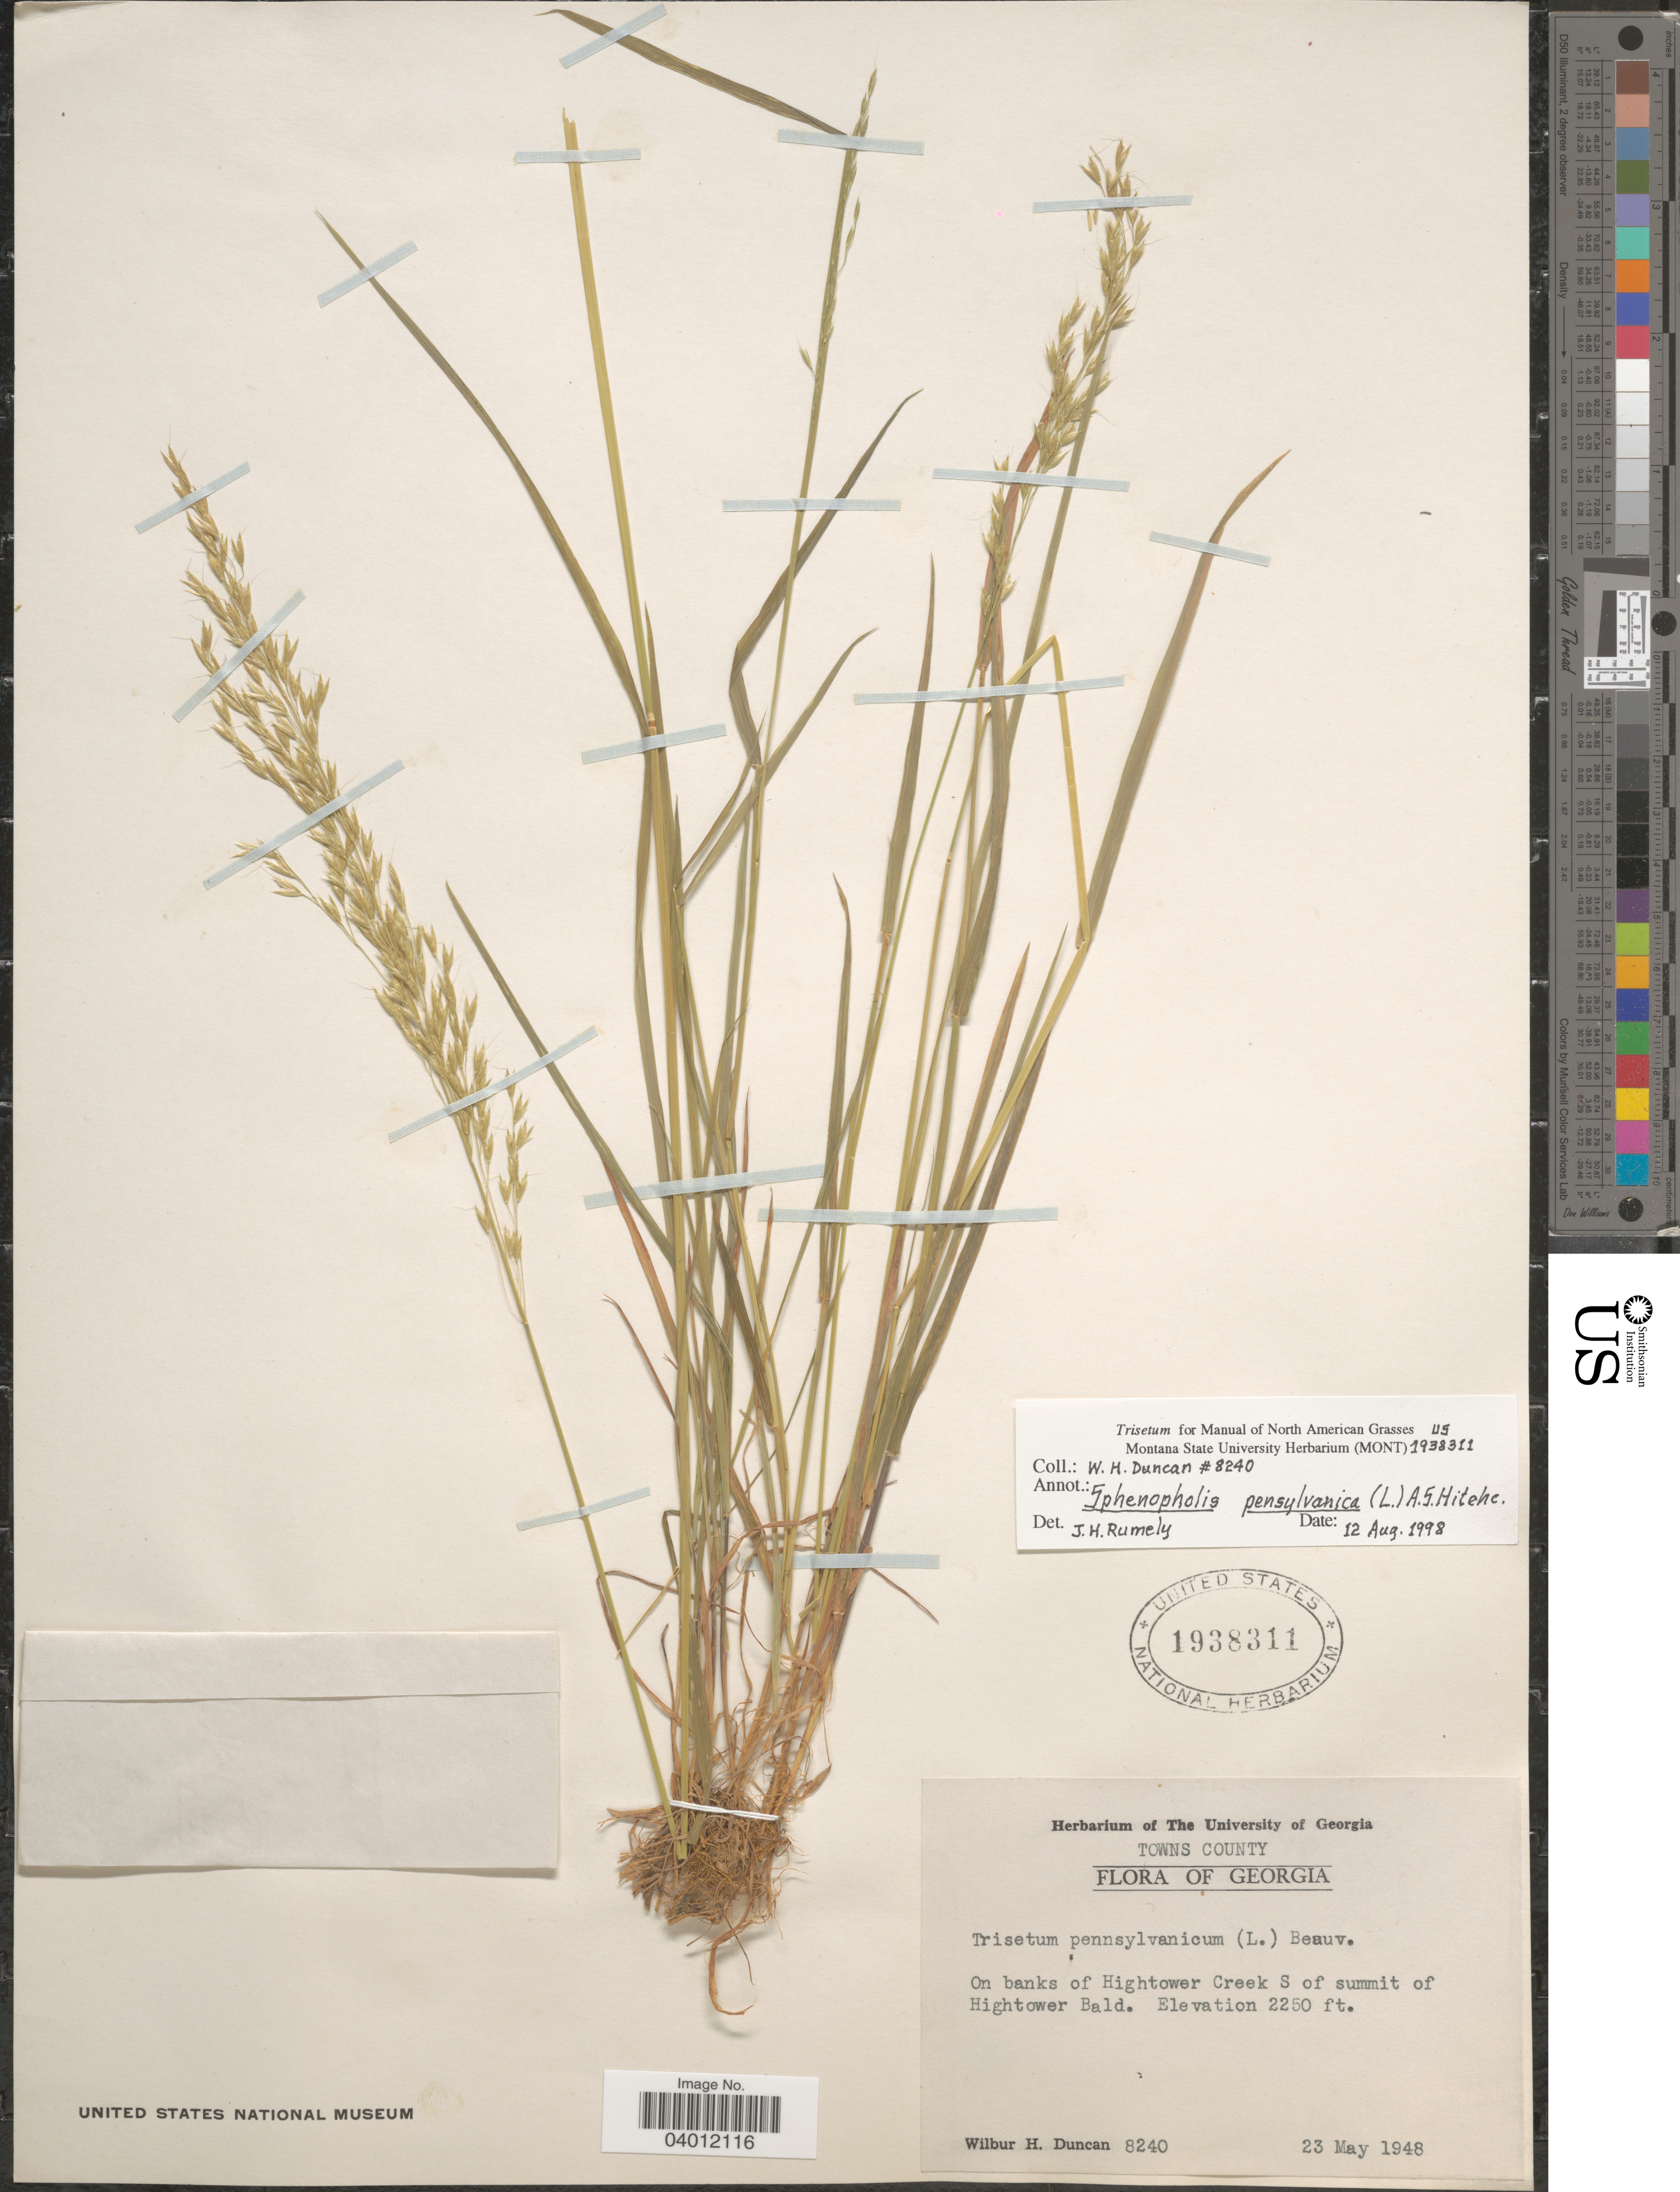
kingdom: Plantae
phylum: Tracheophyta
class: Liliopsida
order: Poales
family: Poaceae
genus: Sphenopholis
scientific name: Sphenopholis pensylvanica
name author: (L.) Hitchc.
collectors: W. H. Duncan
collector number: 8240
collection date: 1948-05-23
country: United States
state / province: Georgia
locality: Towns County. On banks of Hightower Creek S of summit of Hightower Bald.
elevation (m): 686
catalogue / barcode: US 1938311